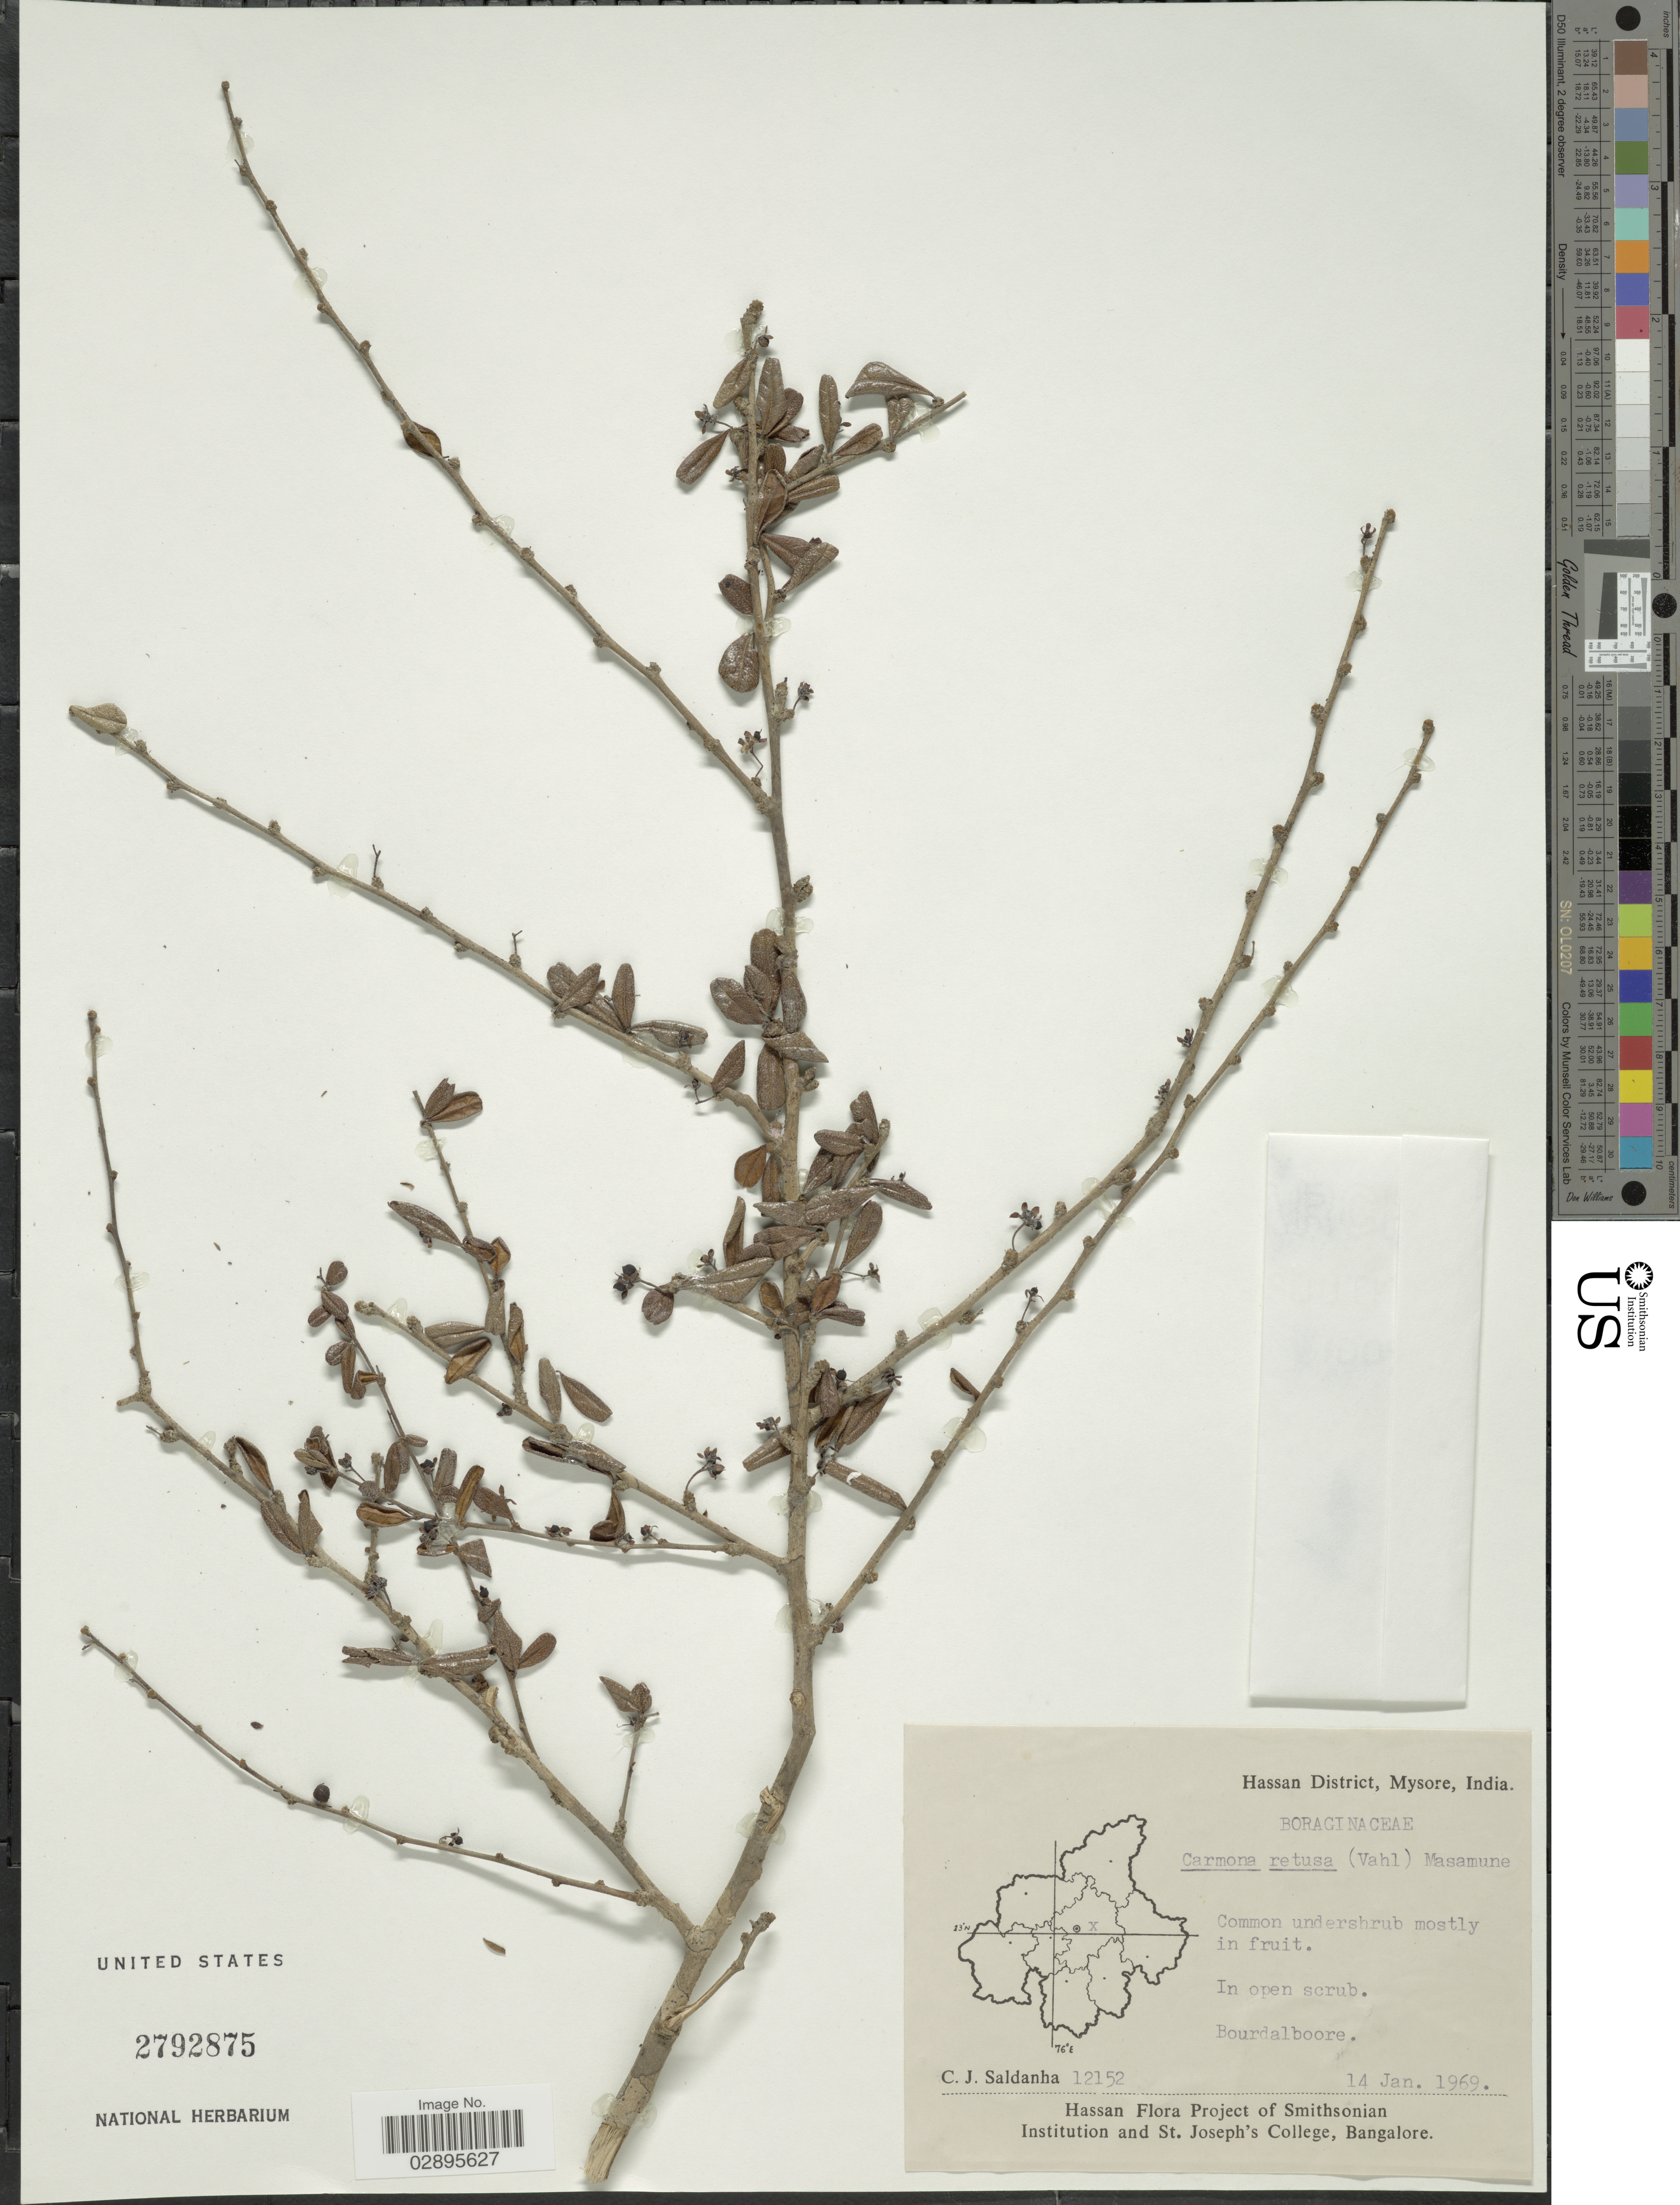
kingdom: Plantae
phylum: Tracheophyta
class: Magnoliopsida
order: Boraginales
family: Ehretiaceae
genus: Ehretia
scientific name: Ehretia microphylla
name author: Lam.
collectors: C. J. Saldanha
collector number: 12152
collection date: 1969-01-14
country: India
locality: Hassan District, Mysore. Bourdalboore.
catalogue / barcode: US 2792875